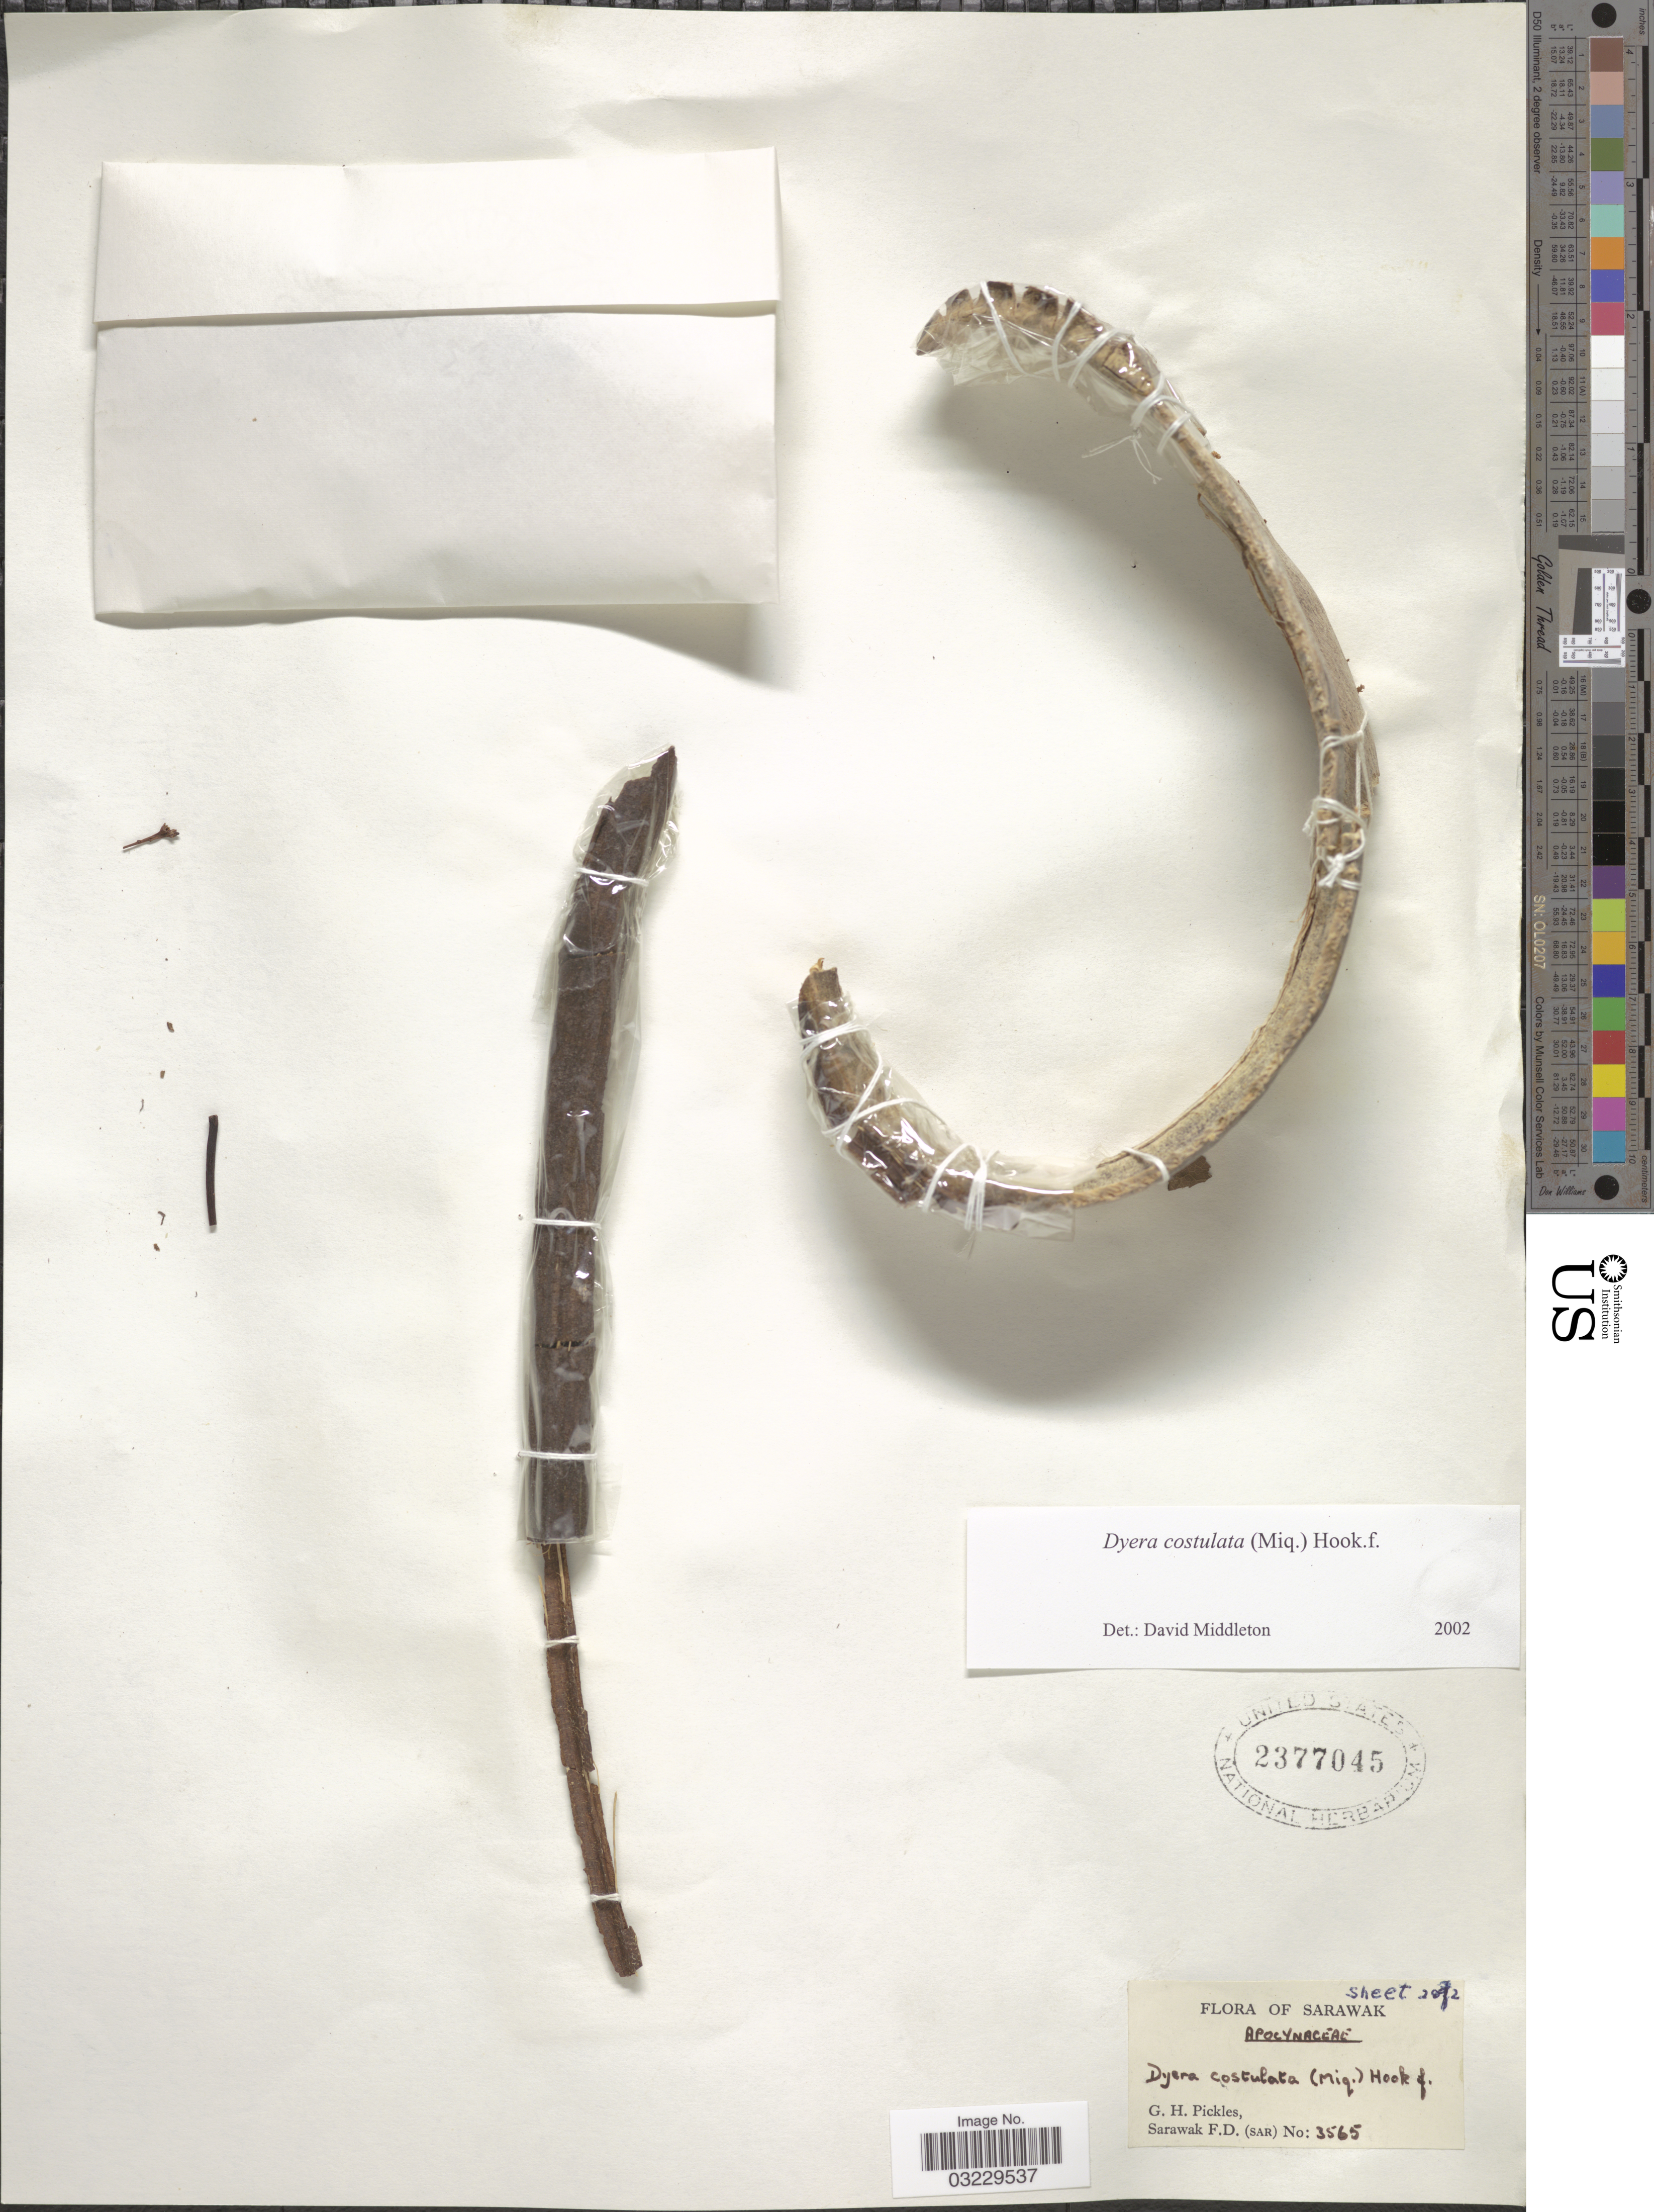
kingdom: Plantae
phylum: Tracheophyta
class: Magnoliopsida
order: Gentianales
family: Apocynaceae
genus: Dyera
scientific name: Dyera costulata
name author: (Miq.) Hook. f.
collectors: G. Pickles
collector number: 3565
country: Malaysia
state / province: Sarawak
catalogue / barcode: US 2377045